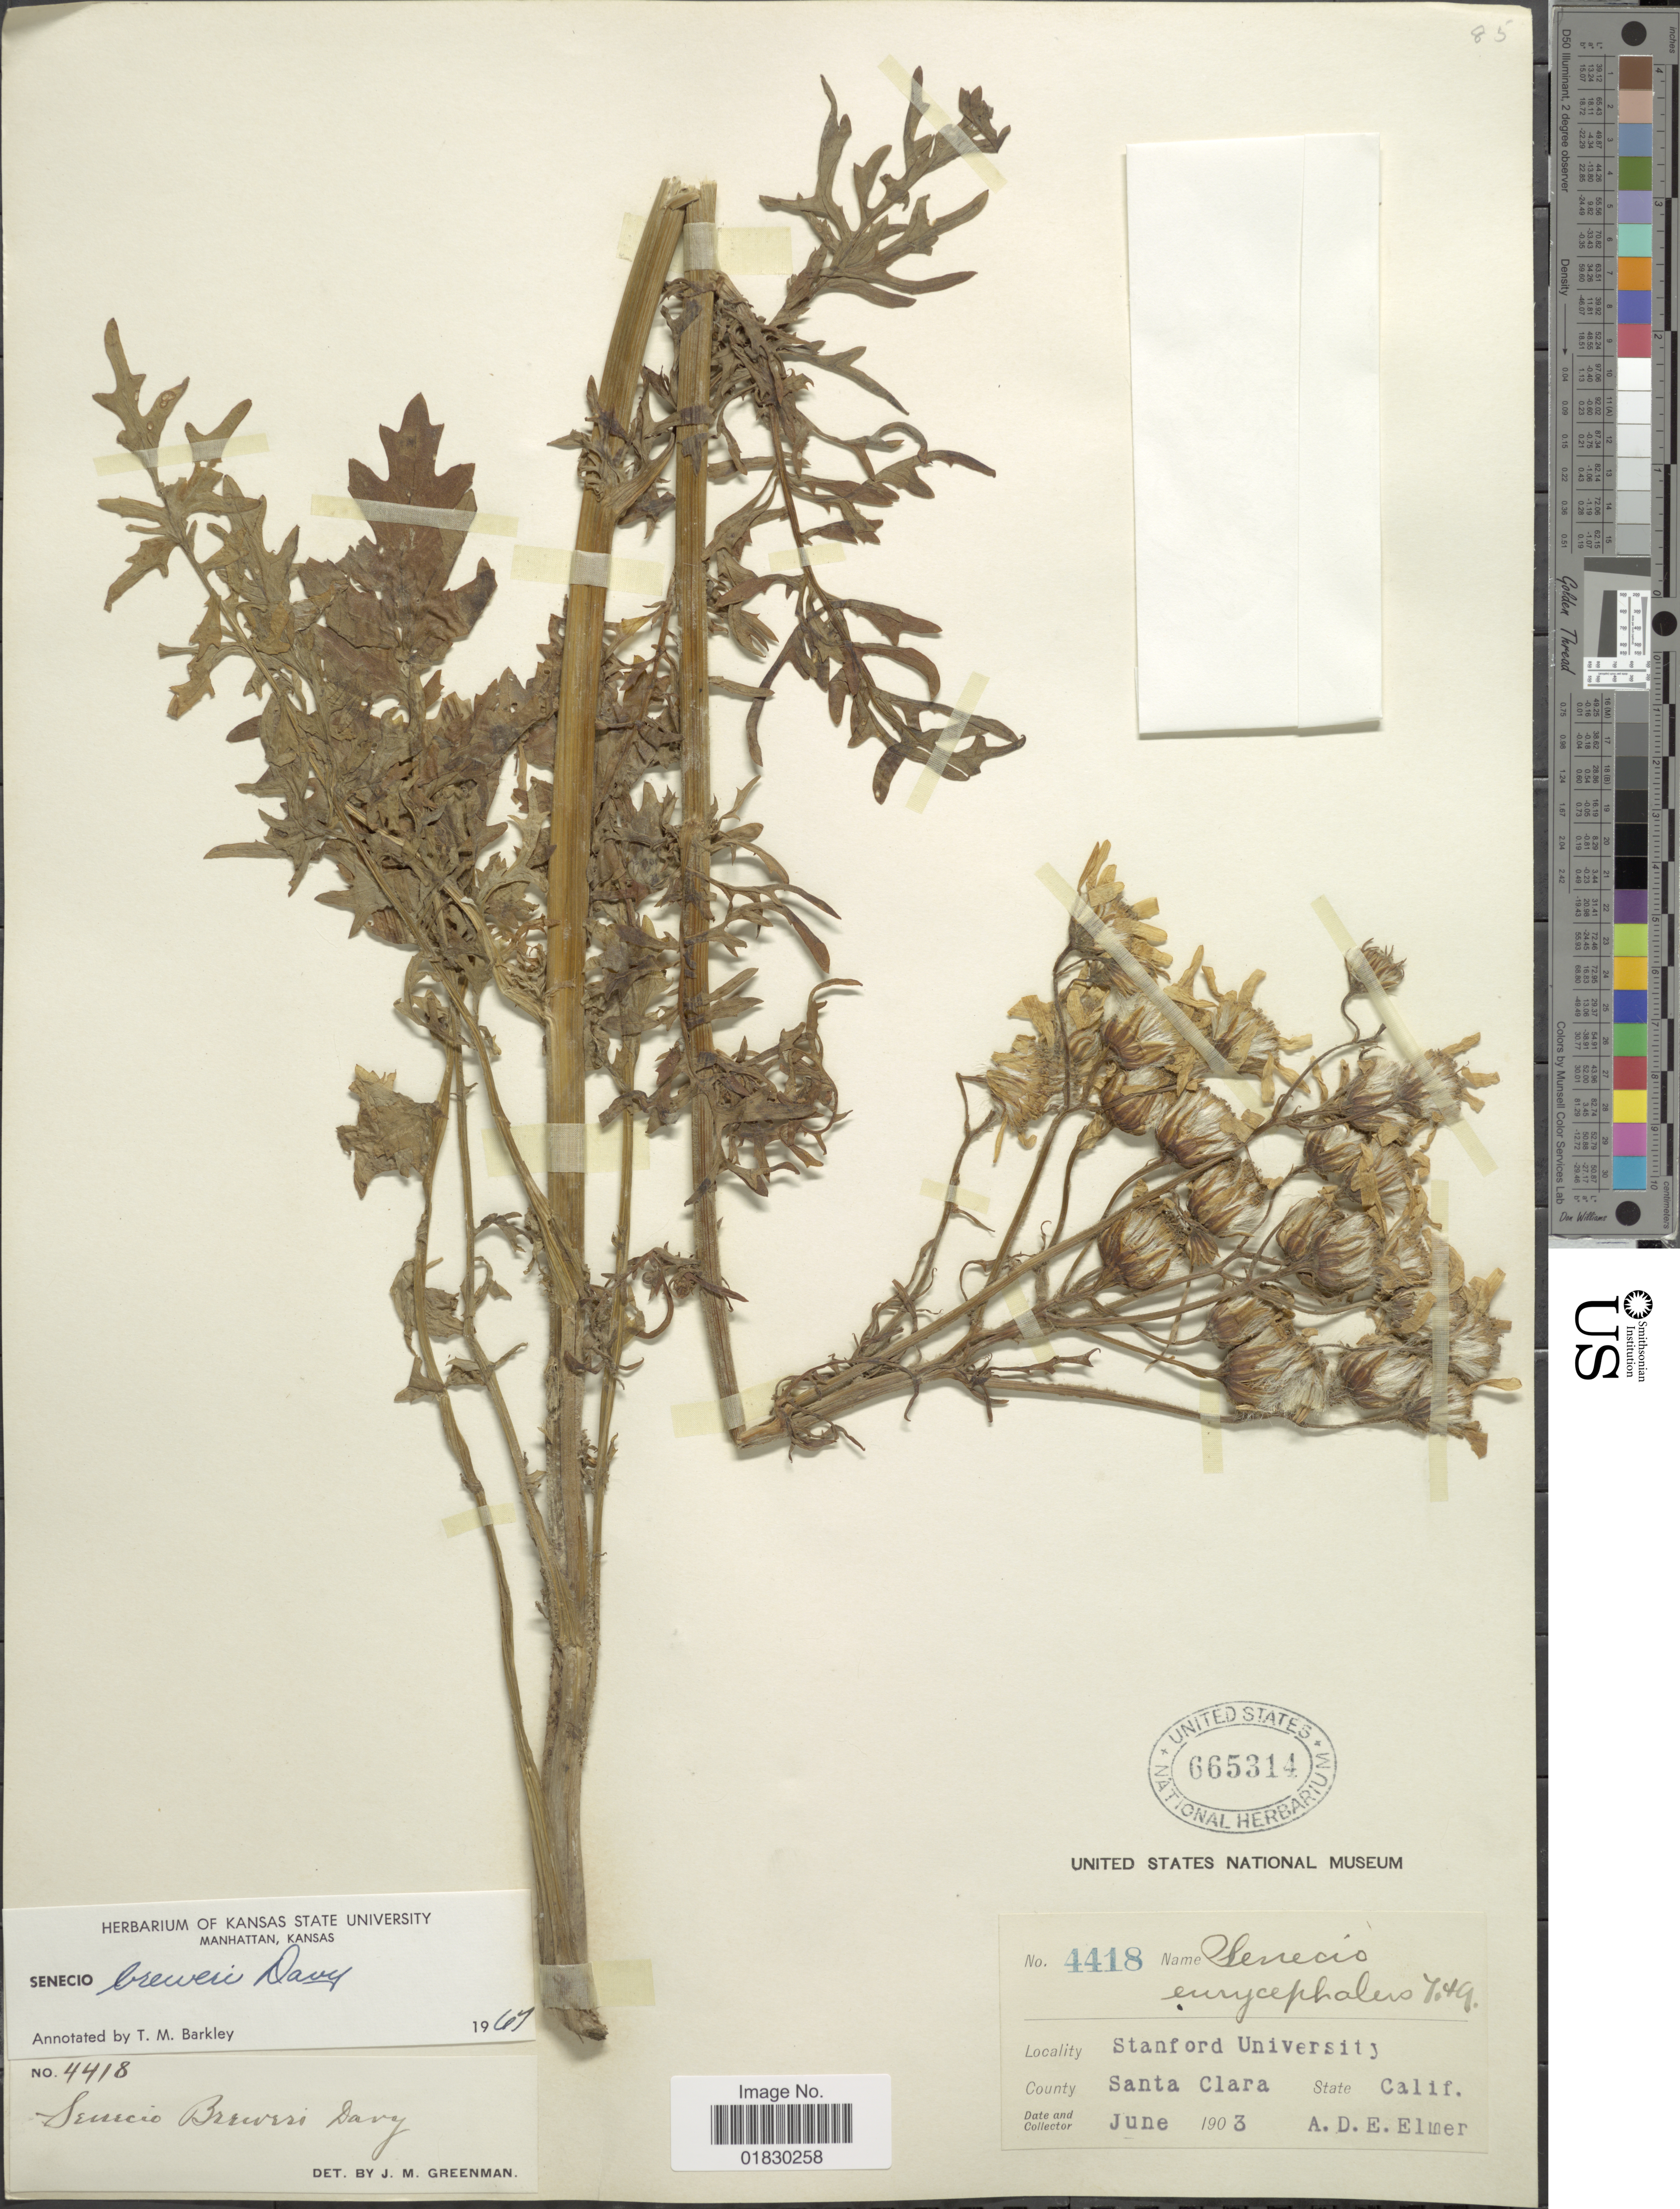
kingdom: Plantae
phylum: Tracheophyta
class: Magnoliopsida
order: Asterales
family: Asteraceae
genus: Packera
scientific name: Packera breweri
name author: (Burtt Davy) W.A. Weber & Á. Löve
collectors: A. D. E. Elmer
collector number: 4418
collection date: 1903-06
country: United States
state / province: California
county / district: Santa Clara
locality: Stanford University, County Santa Clara, State Calif.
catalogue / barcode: US 665314